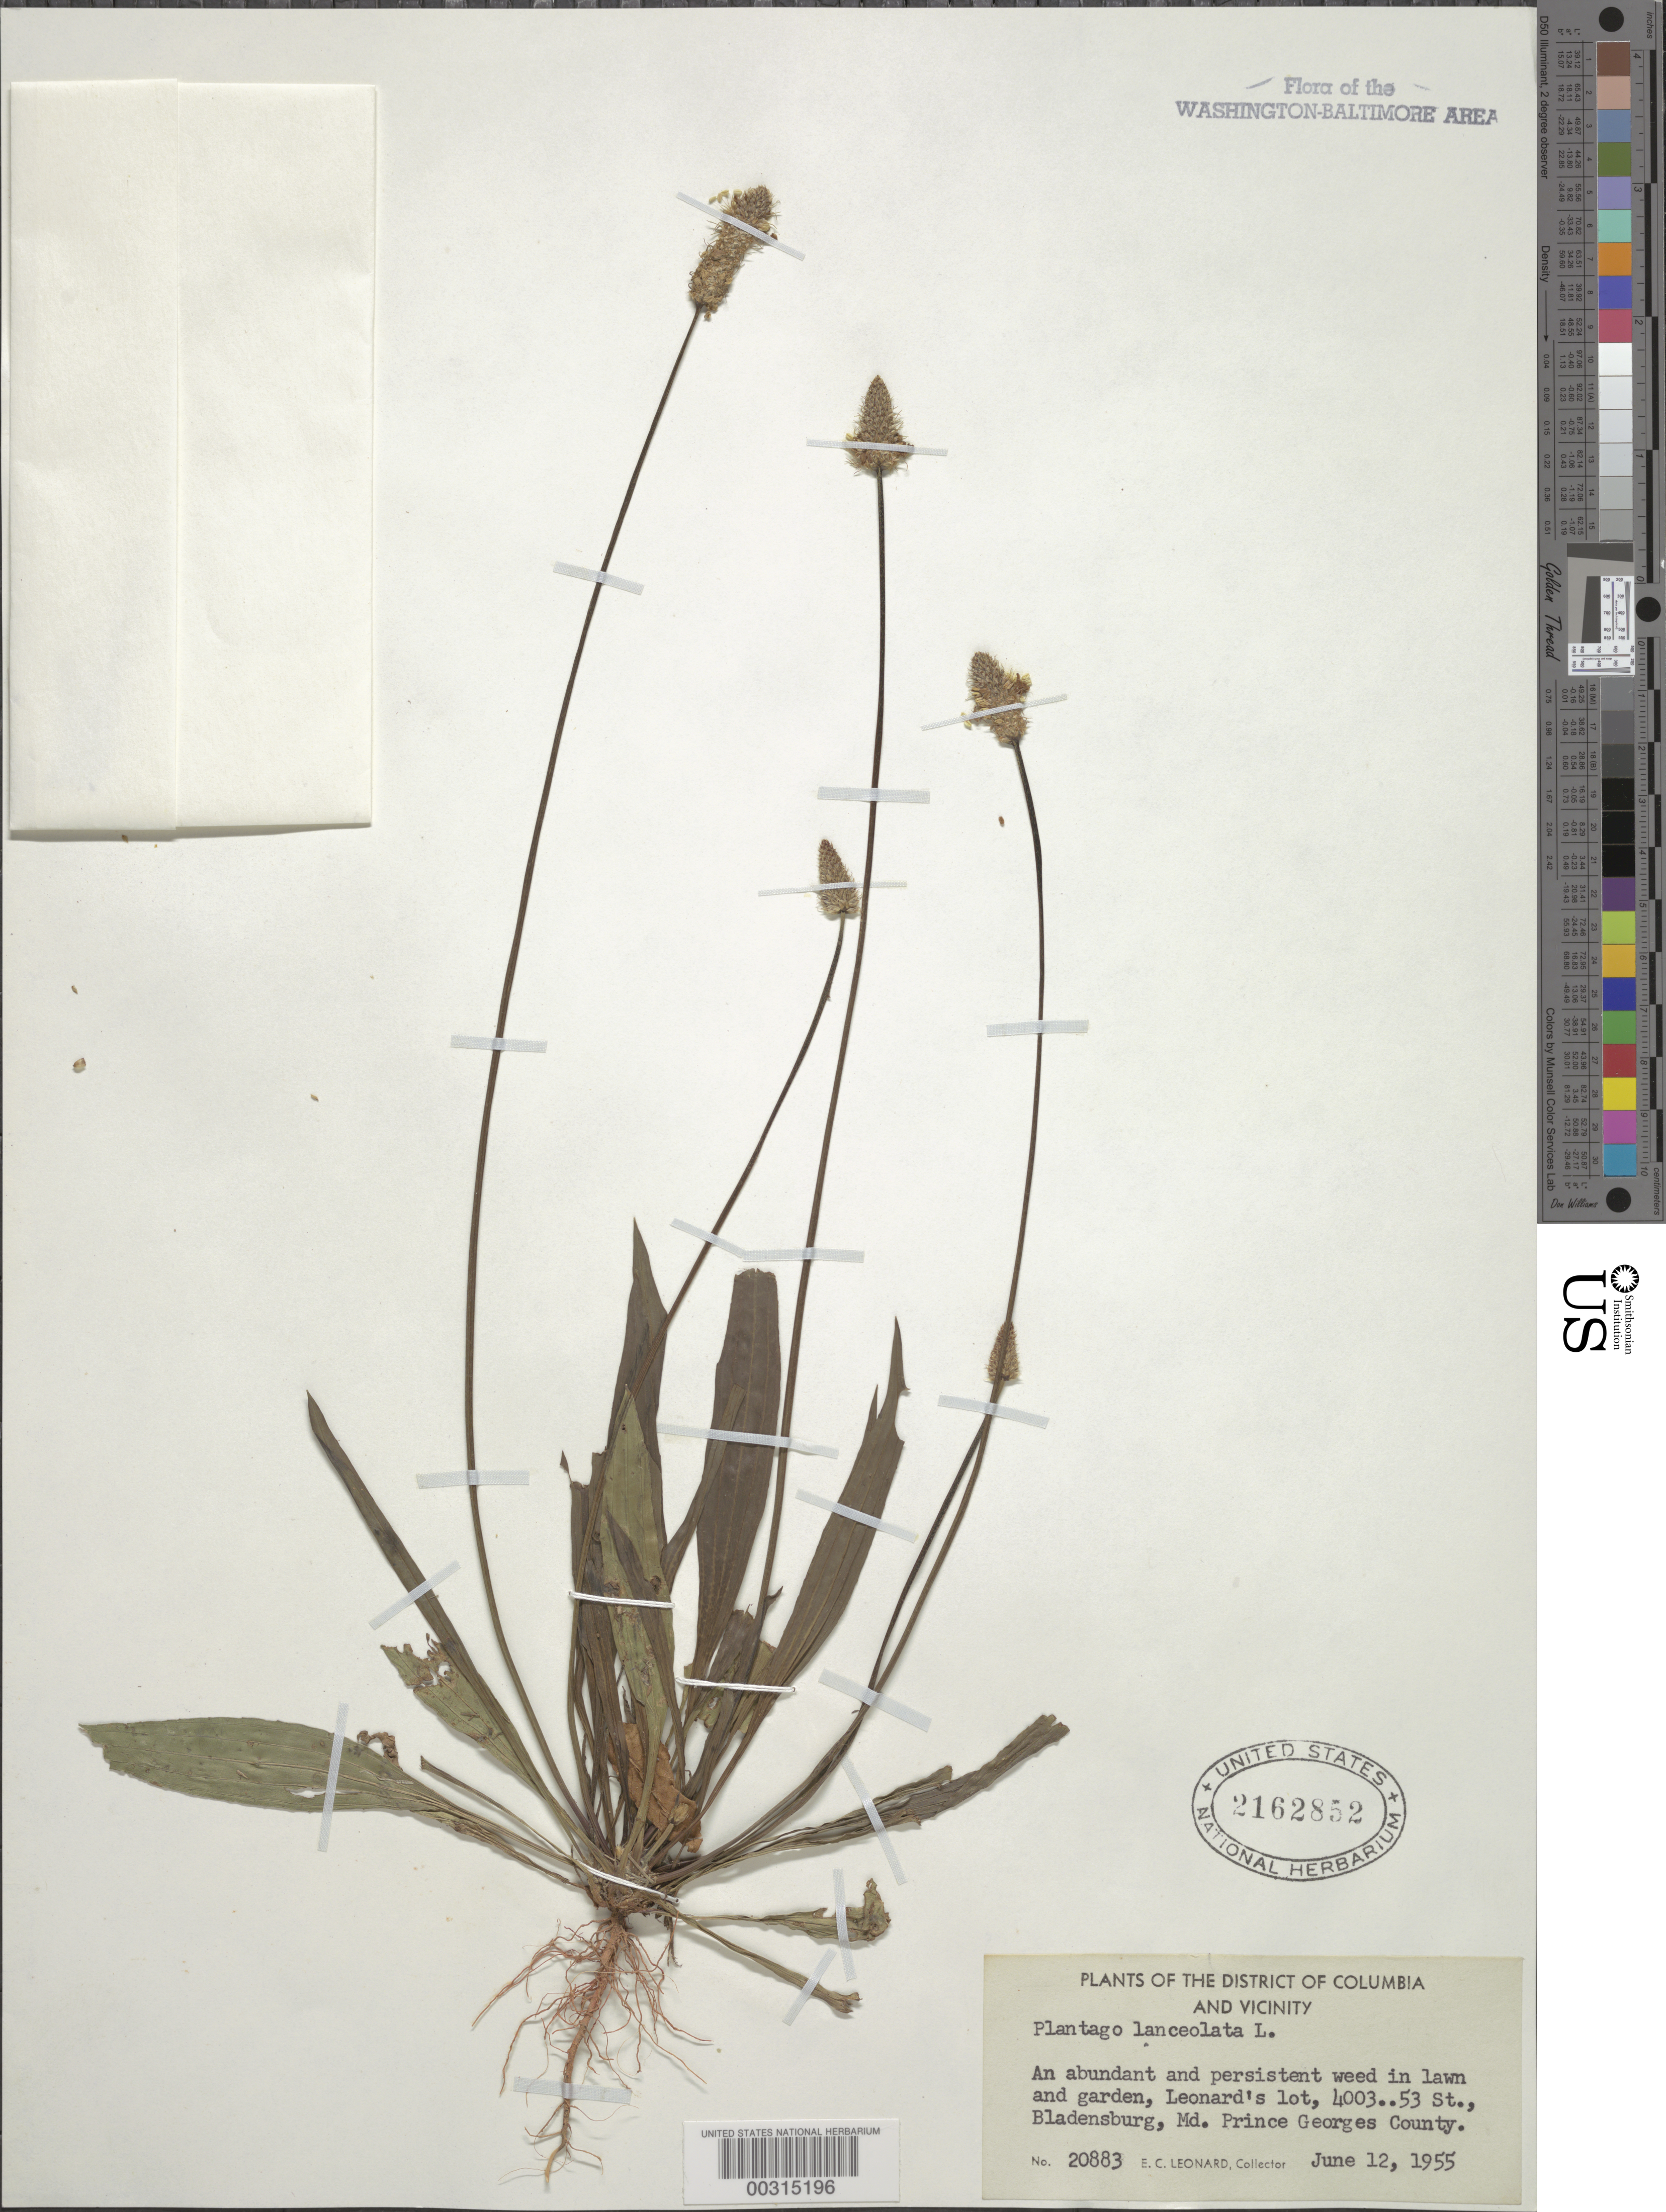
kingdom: Plantae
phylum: Tracheophyta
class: Magnoliopsida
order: Lamiales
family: Plantaginaceae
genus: Plantago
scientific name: Plantago lanceolata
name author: L.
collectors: E. C. Leonard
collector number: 20883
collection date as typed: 12 Jun 1955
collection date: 1955-06-12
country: United States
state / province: Maryland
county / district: Prince George's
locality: Bladensburg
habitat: In lawn and garden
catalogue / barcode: US 2162852